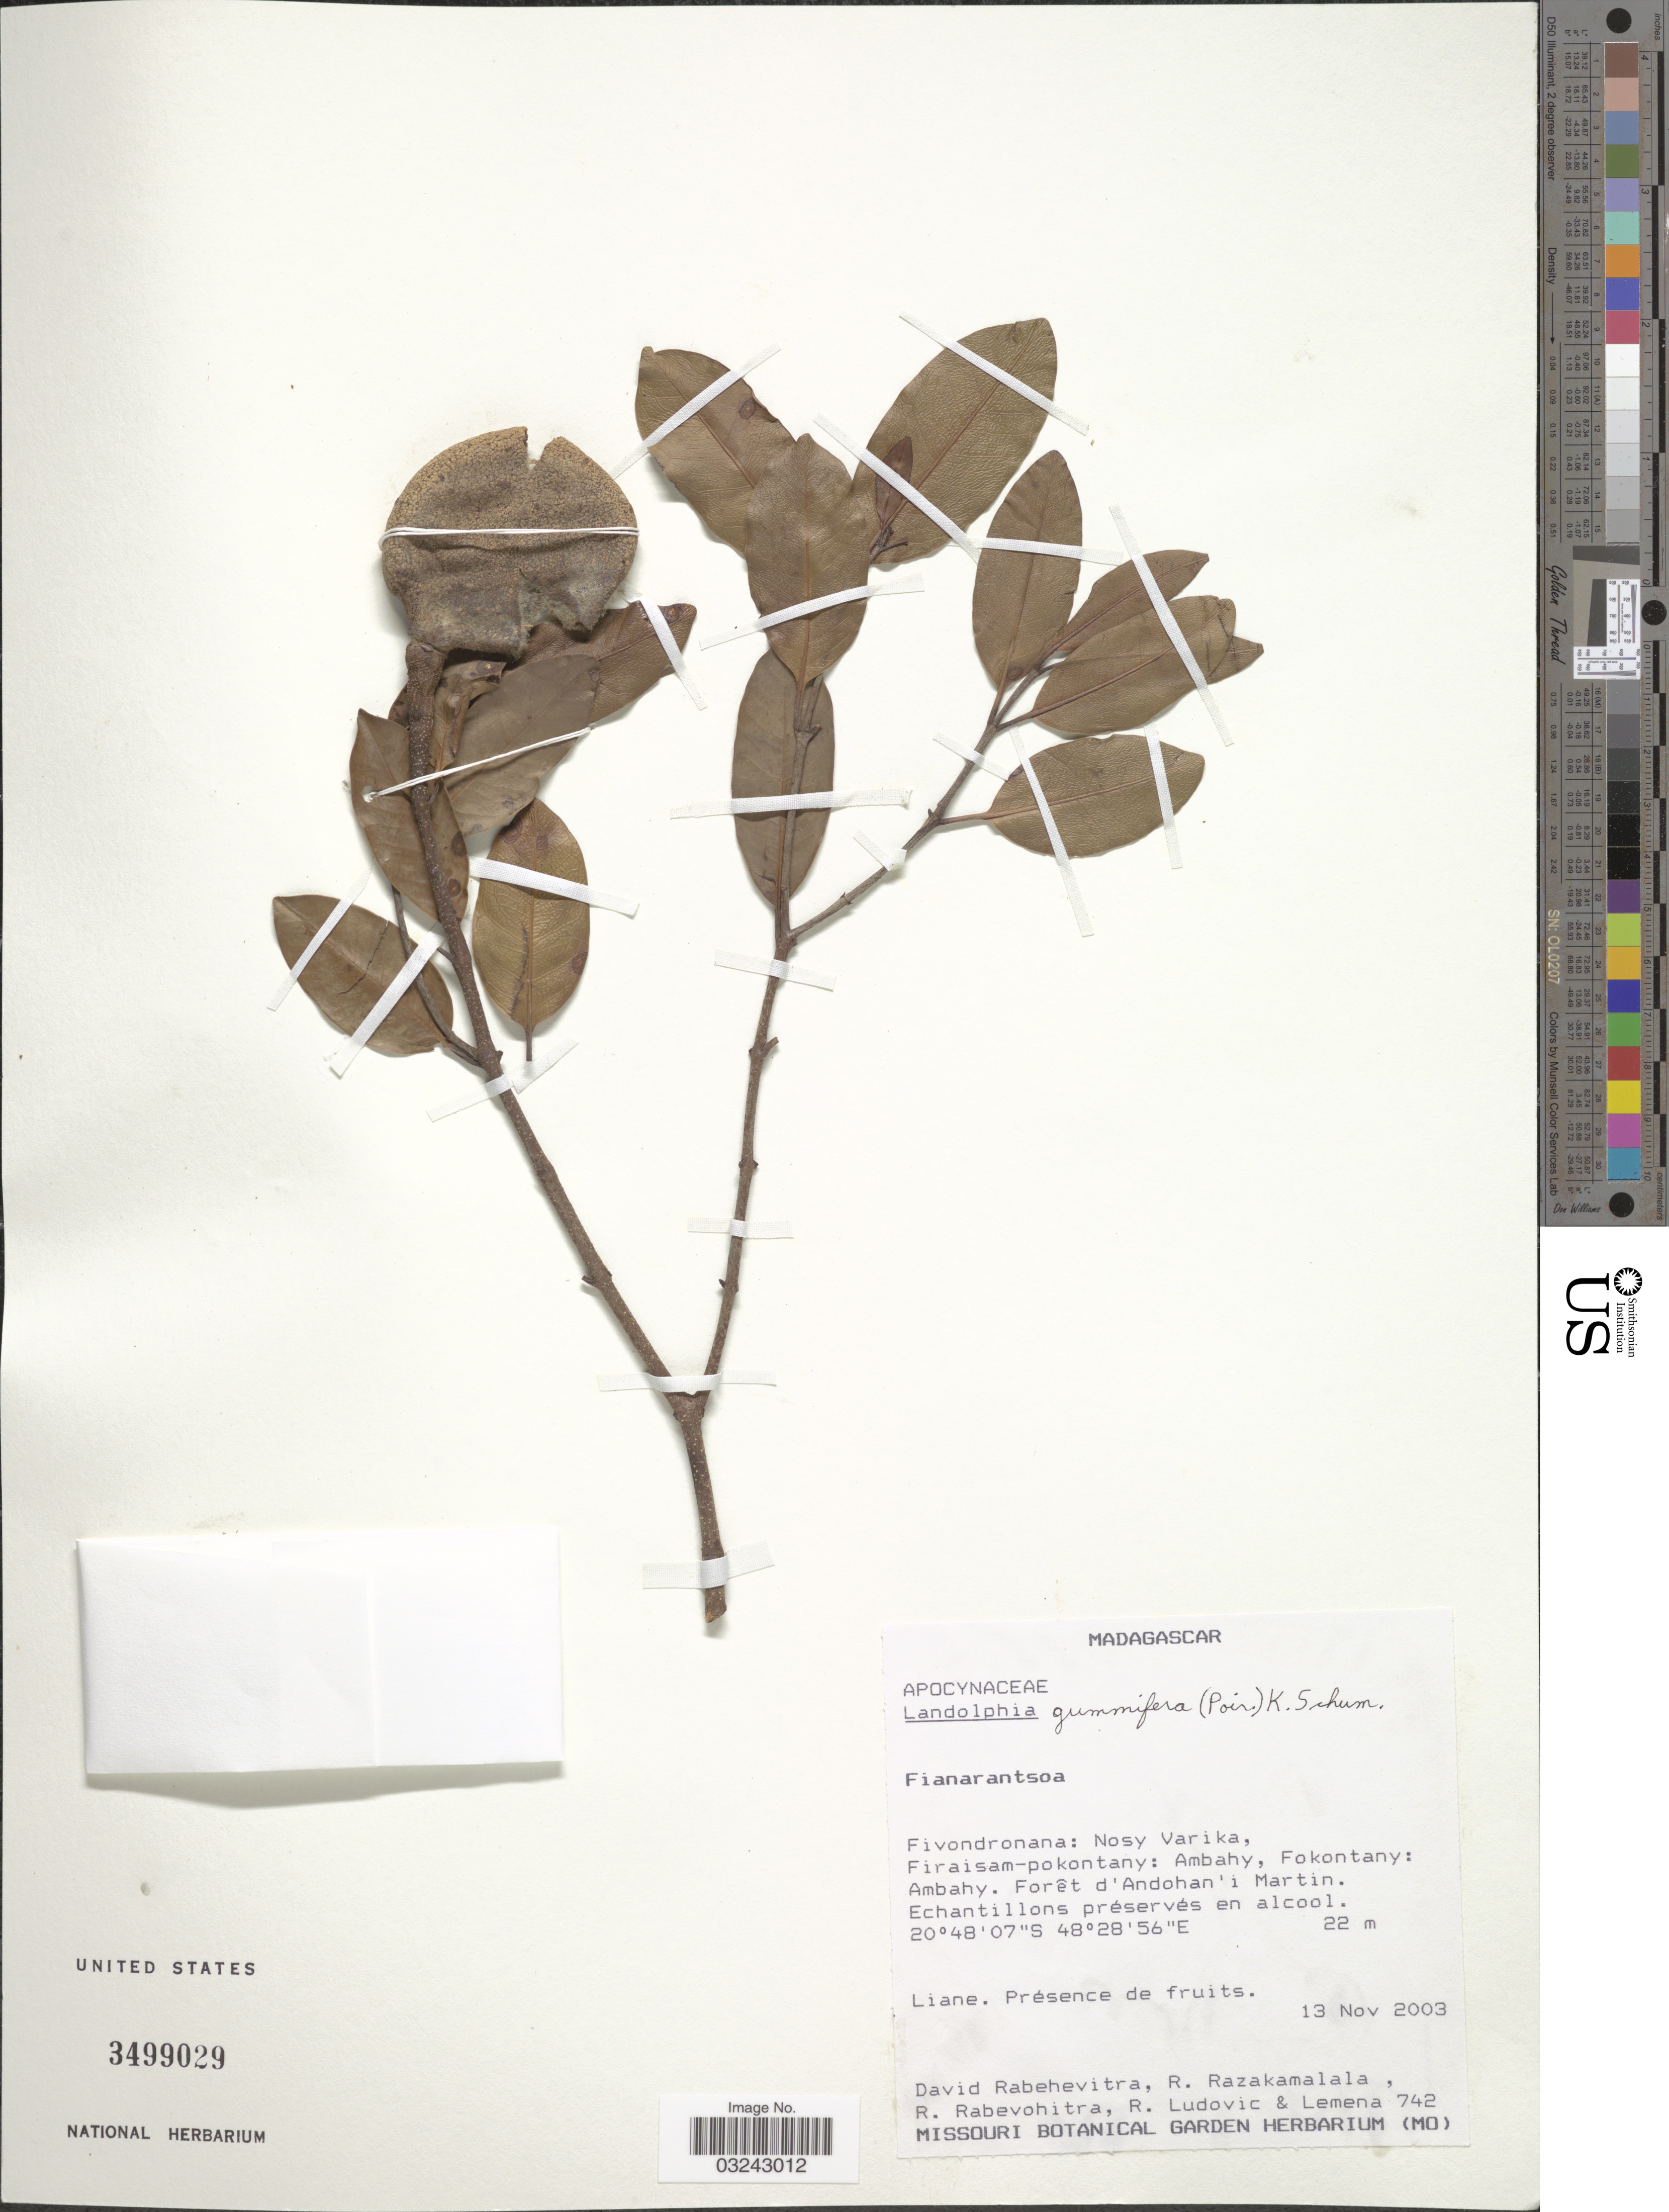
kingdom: Plantae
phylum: Tracheophyta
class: Magnoliopsida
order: Gentianales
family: Apocynaceae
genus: Landolphia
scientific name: Landolphia gummifera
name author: (Lam.) K. Schum.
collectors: D. Rabehevitra, R. Razakamalala, R. Rabevohitra, R. Ludovic & Lemena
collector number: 742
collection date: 2003-11-13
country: Madagascar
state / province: Vatovavy Fitovinany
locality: Fianarantsoa, Fivondronana: Nosy Varika, Firaisam-pokontany: Ambahy, Fokontany: Ambahy. Forêt d'Andohan'i Martin.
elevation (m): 22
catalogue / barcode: US 3499029